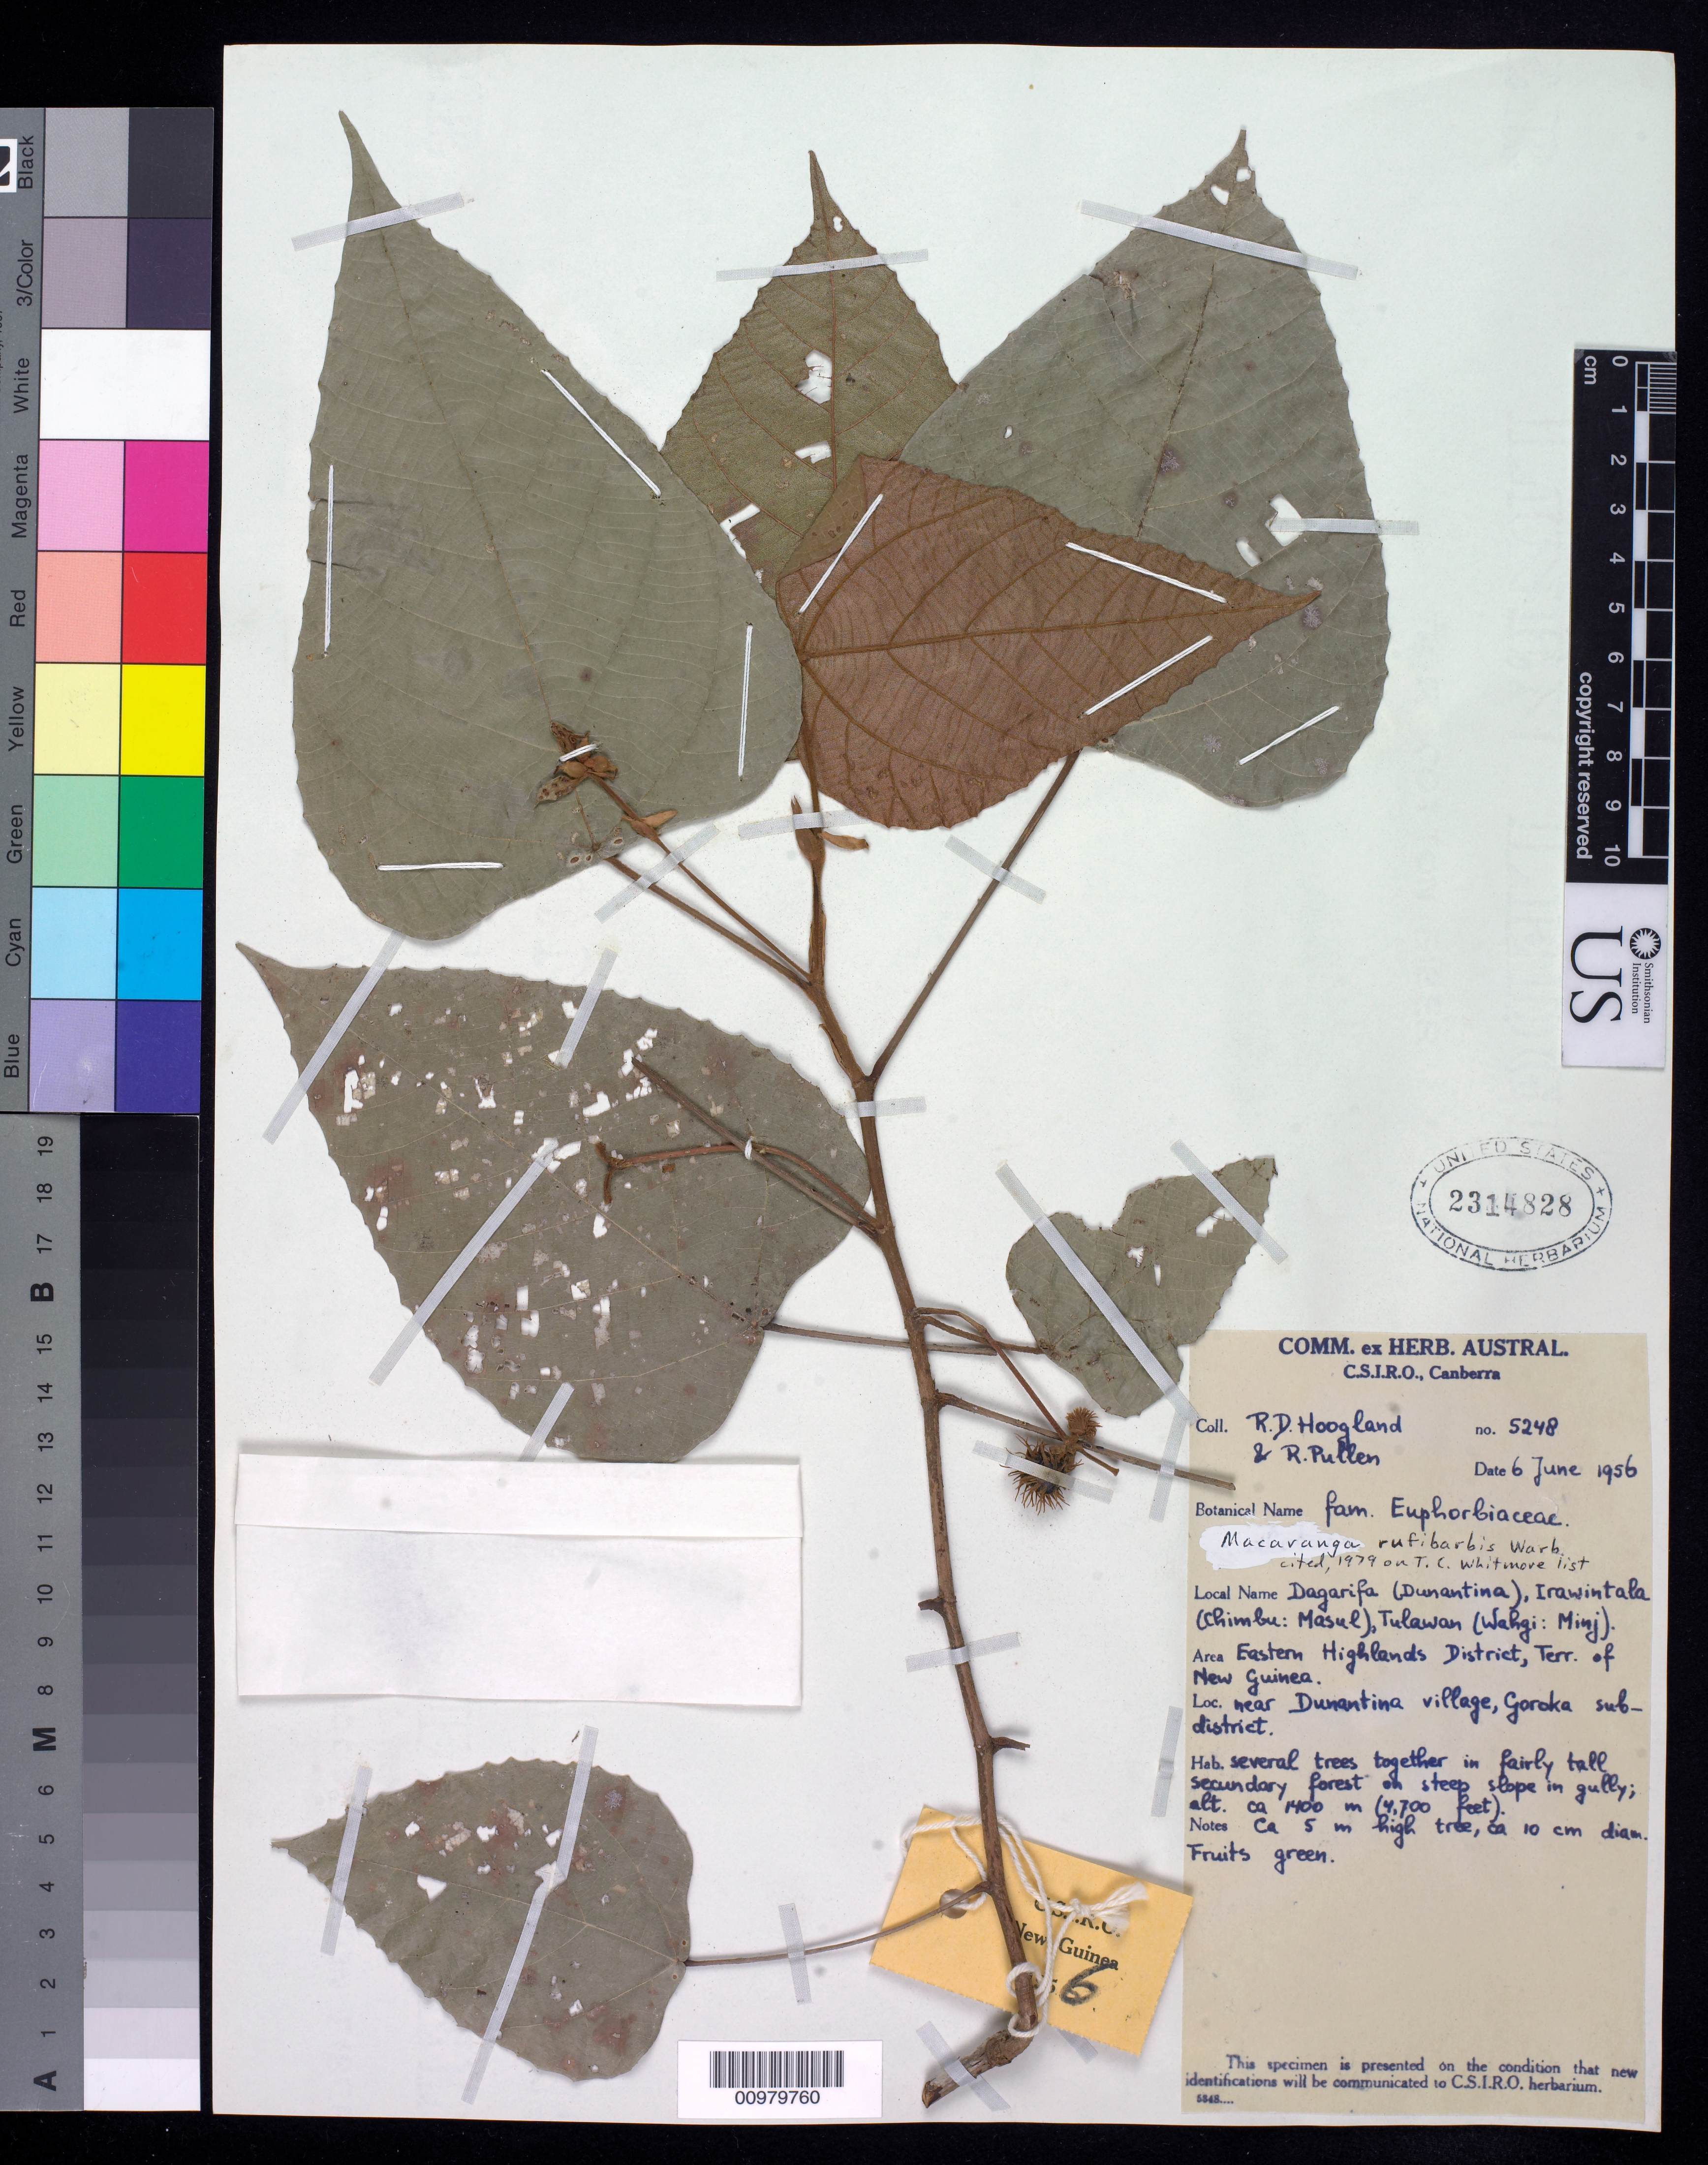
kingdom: Plantae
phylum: Tracheophyta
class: Magnoliopsida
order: Malpighiales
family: Euphorbiaceae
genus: Macaranga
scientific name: Macaranga rufibarbis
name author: Warb.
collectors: R. D. Hoogland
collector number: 5428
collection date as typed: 06 Jun 1956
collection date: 1956-06-06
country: Papua New Guinea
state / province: Eastern Highlands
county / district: Goroka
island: New Guinea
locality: near Dunantina village, goroka sub-district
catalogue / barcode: US 2314828